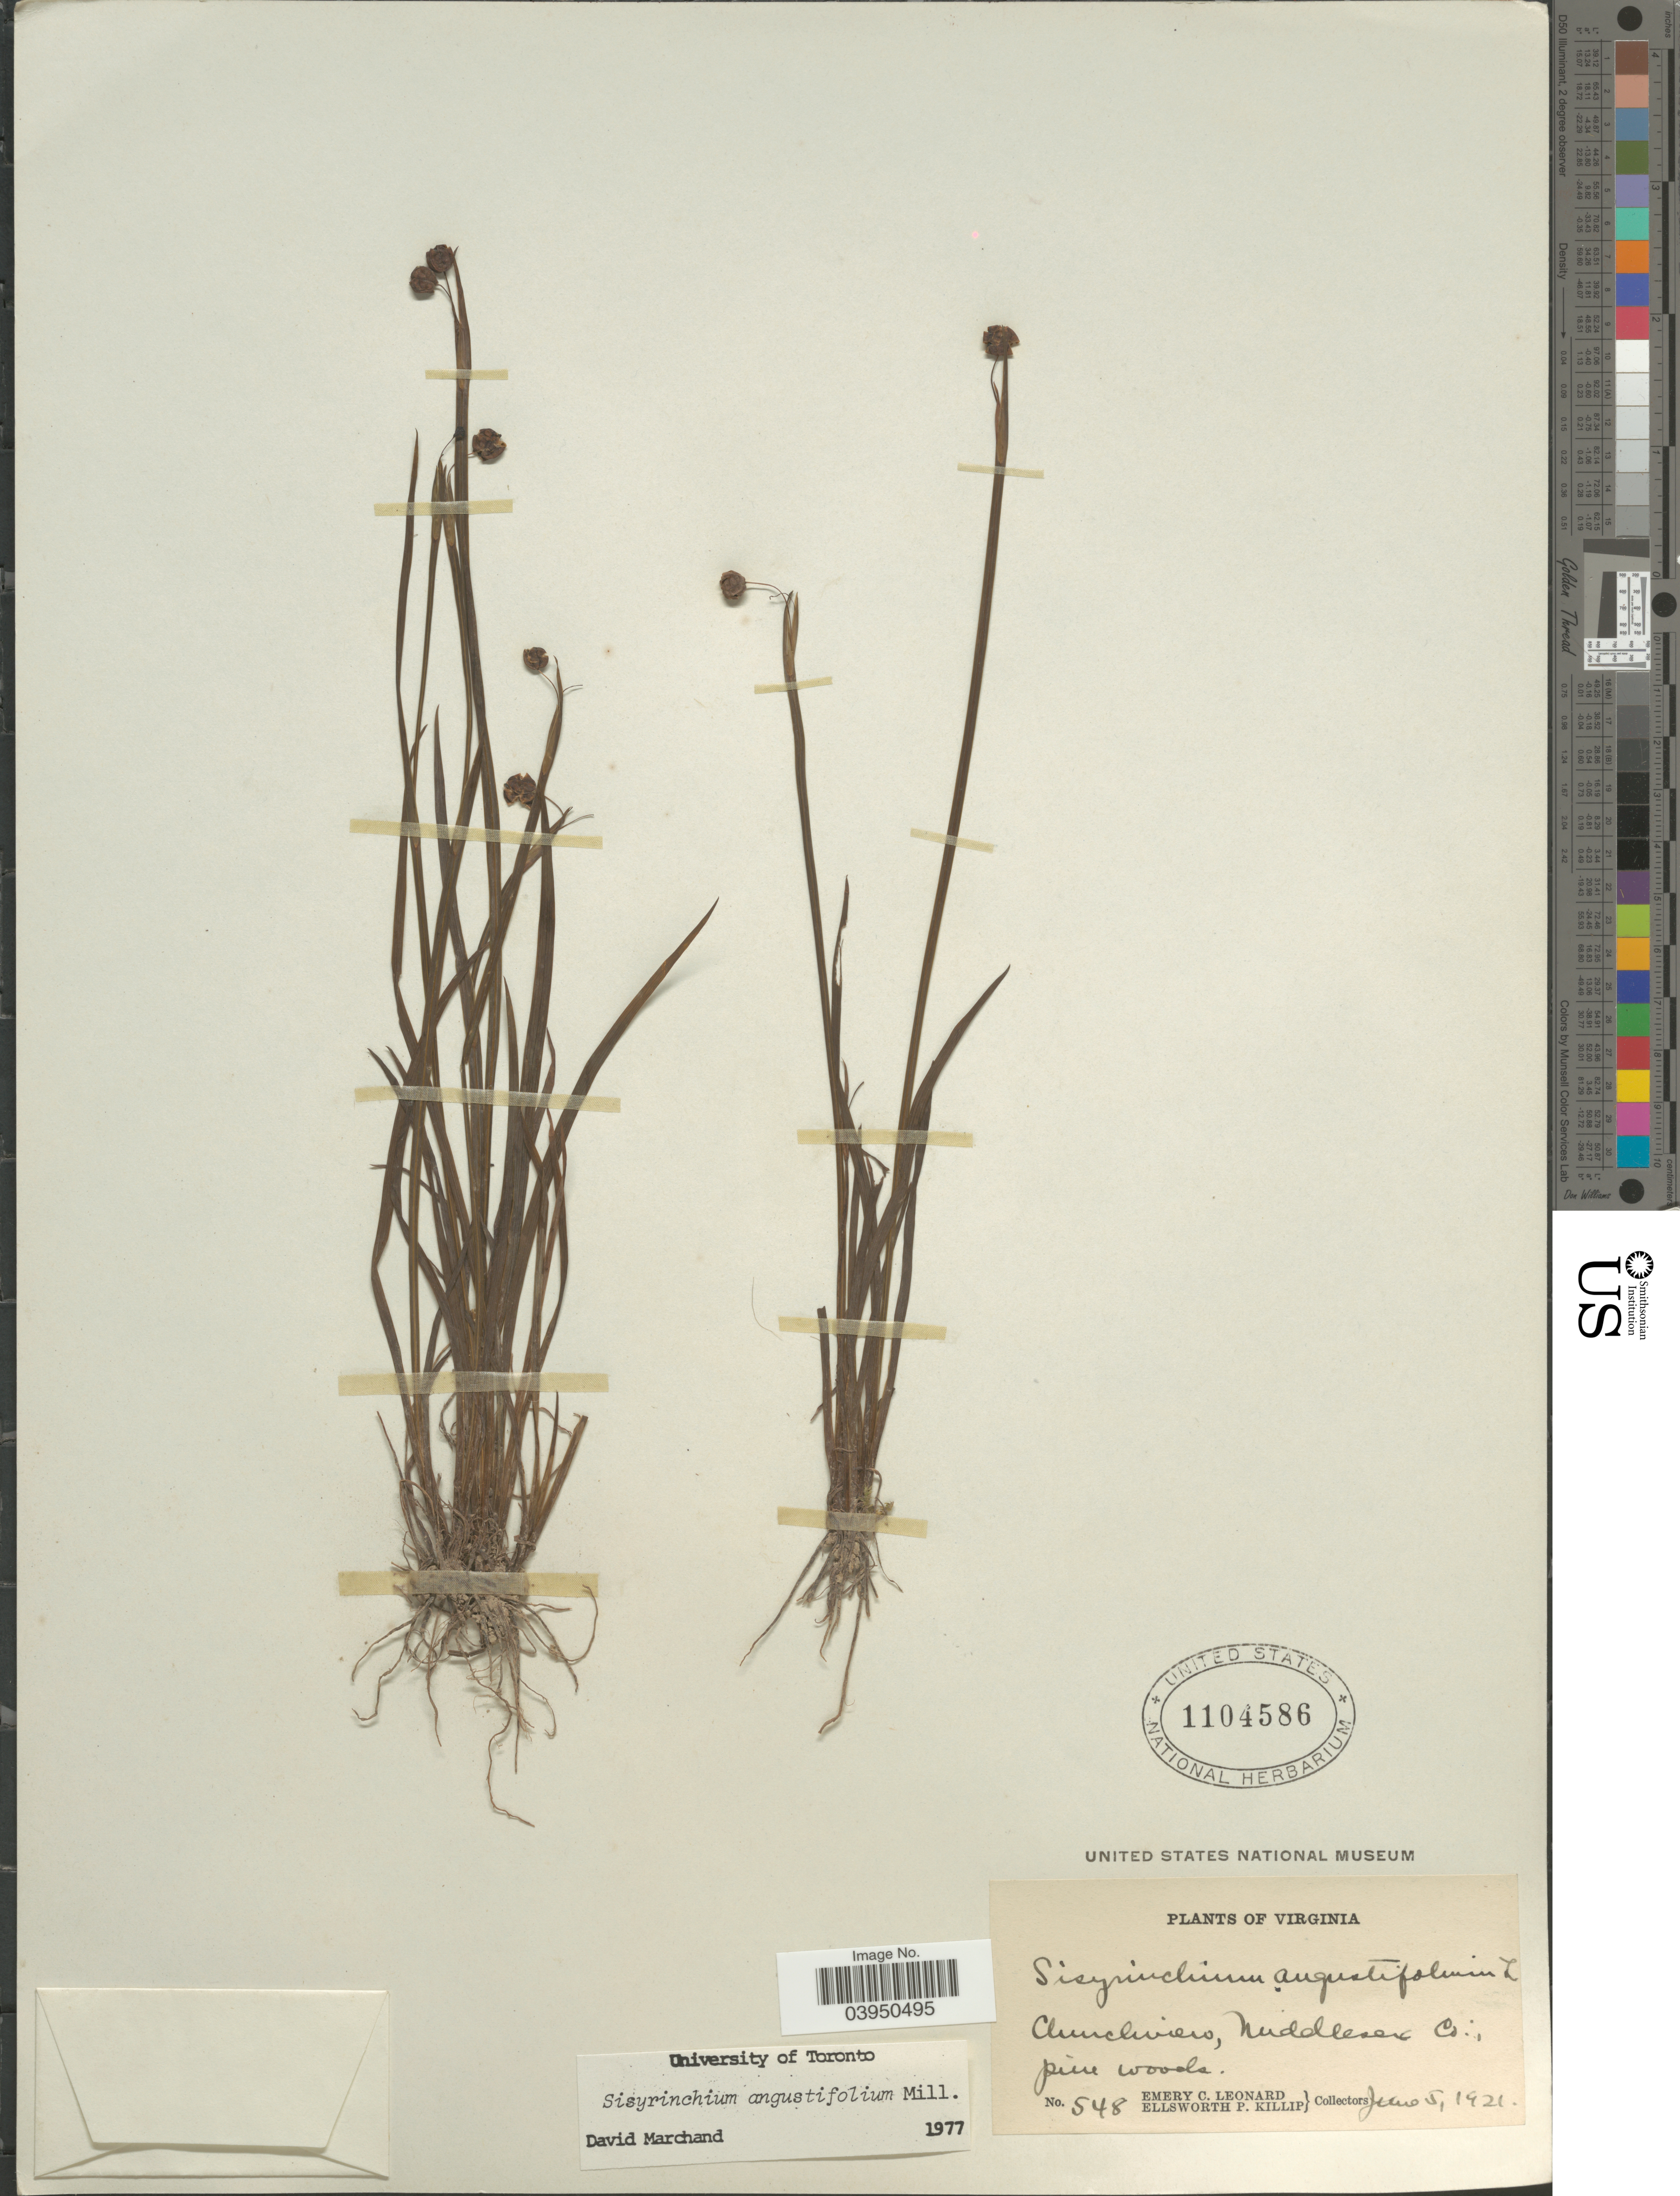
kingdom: Plantae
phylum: Tracheophyta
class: Liliopsida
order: Asparagales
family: Iridaceae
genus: Sisyrinchium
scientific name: Sisyrinchium angustifolium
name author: Mill.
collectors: E. C. Leonard & E. P. Killip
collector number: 548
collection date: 1921-06-05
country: United States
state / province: Virginia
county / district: Middlesex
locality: Churchview, Middlesex Co.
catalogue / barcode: US 1104586